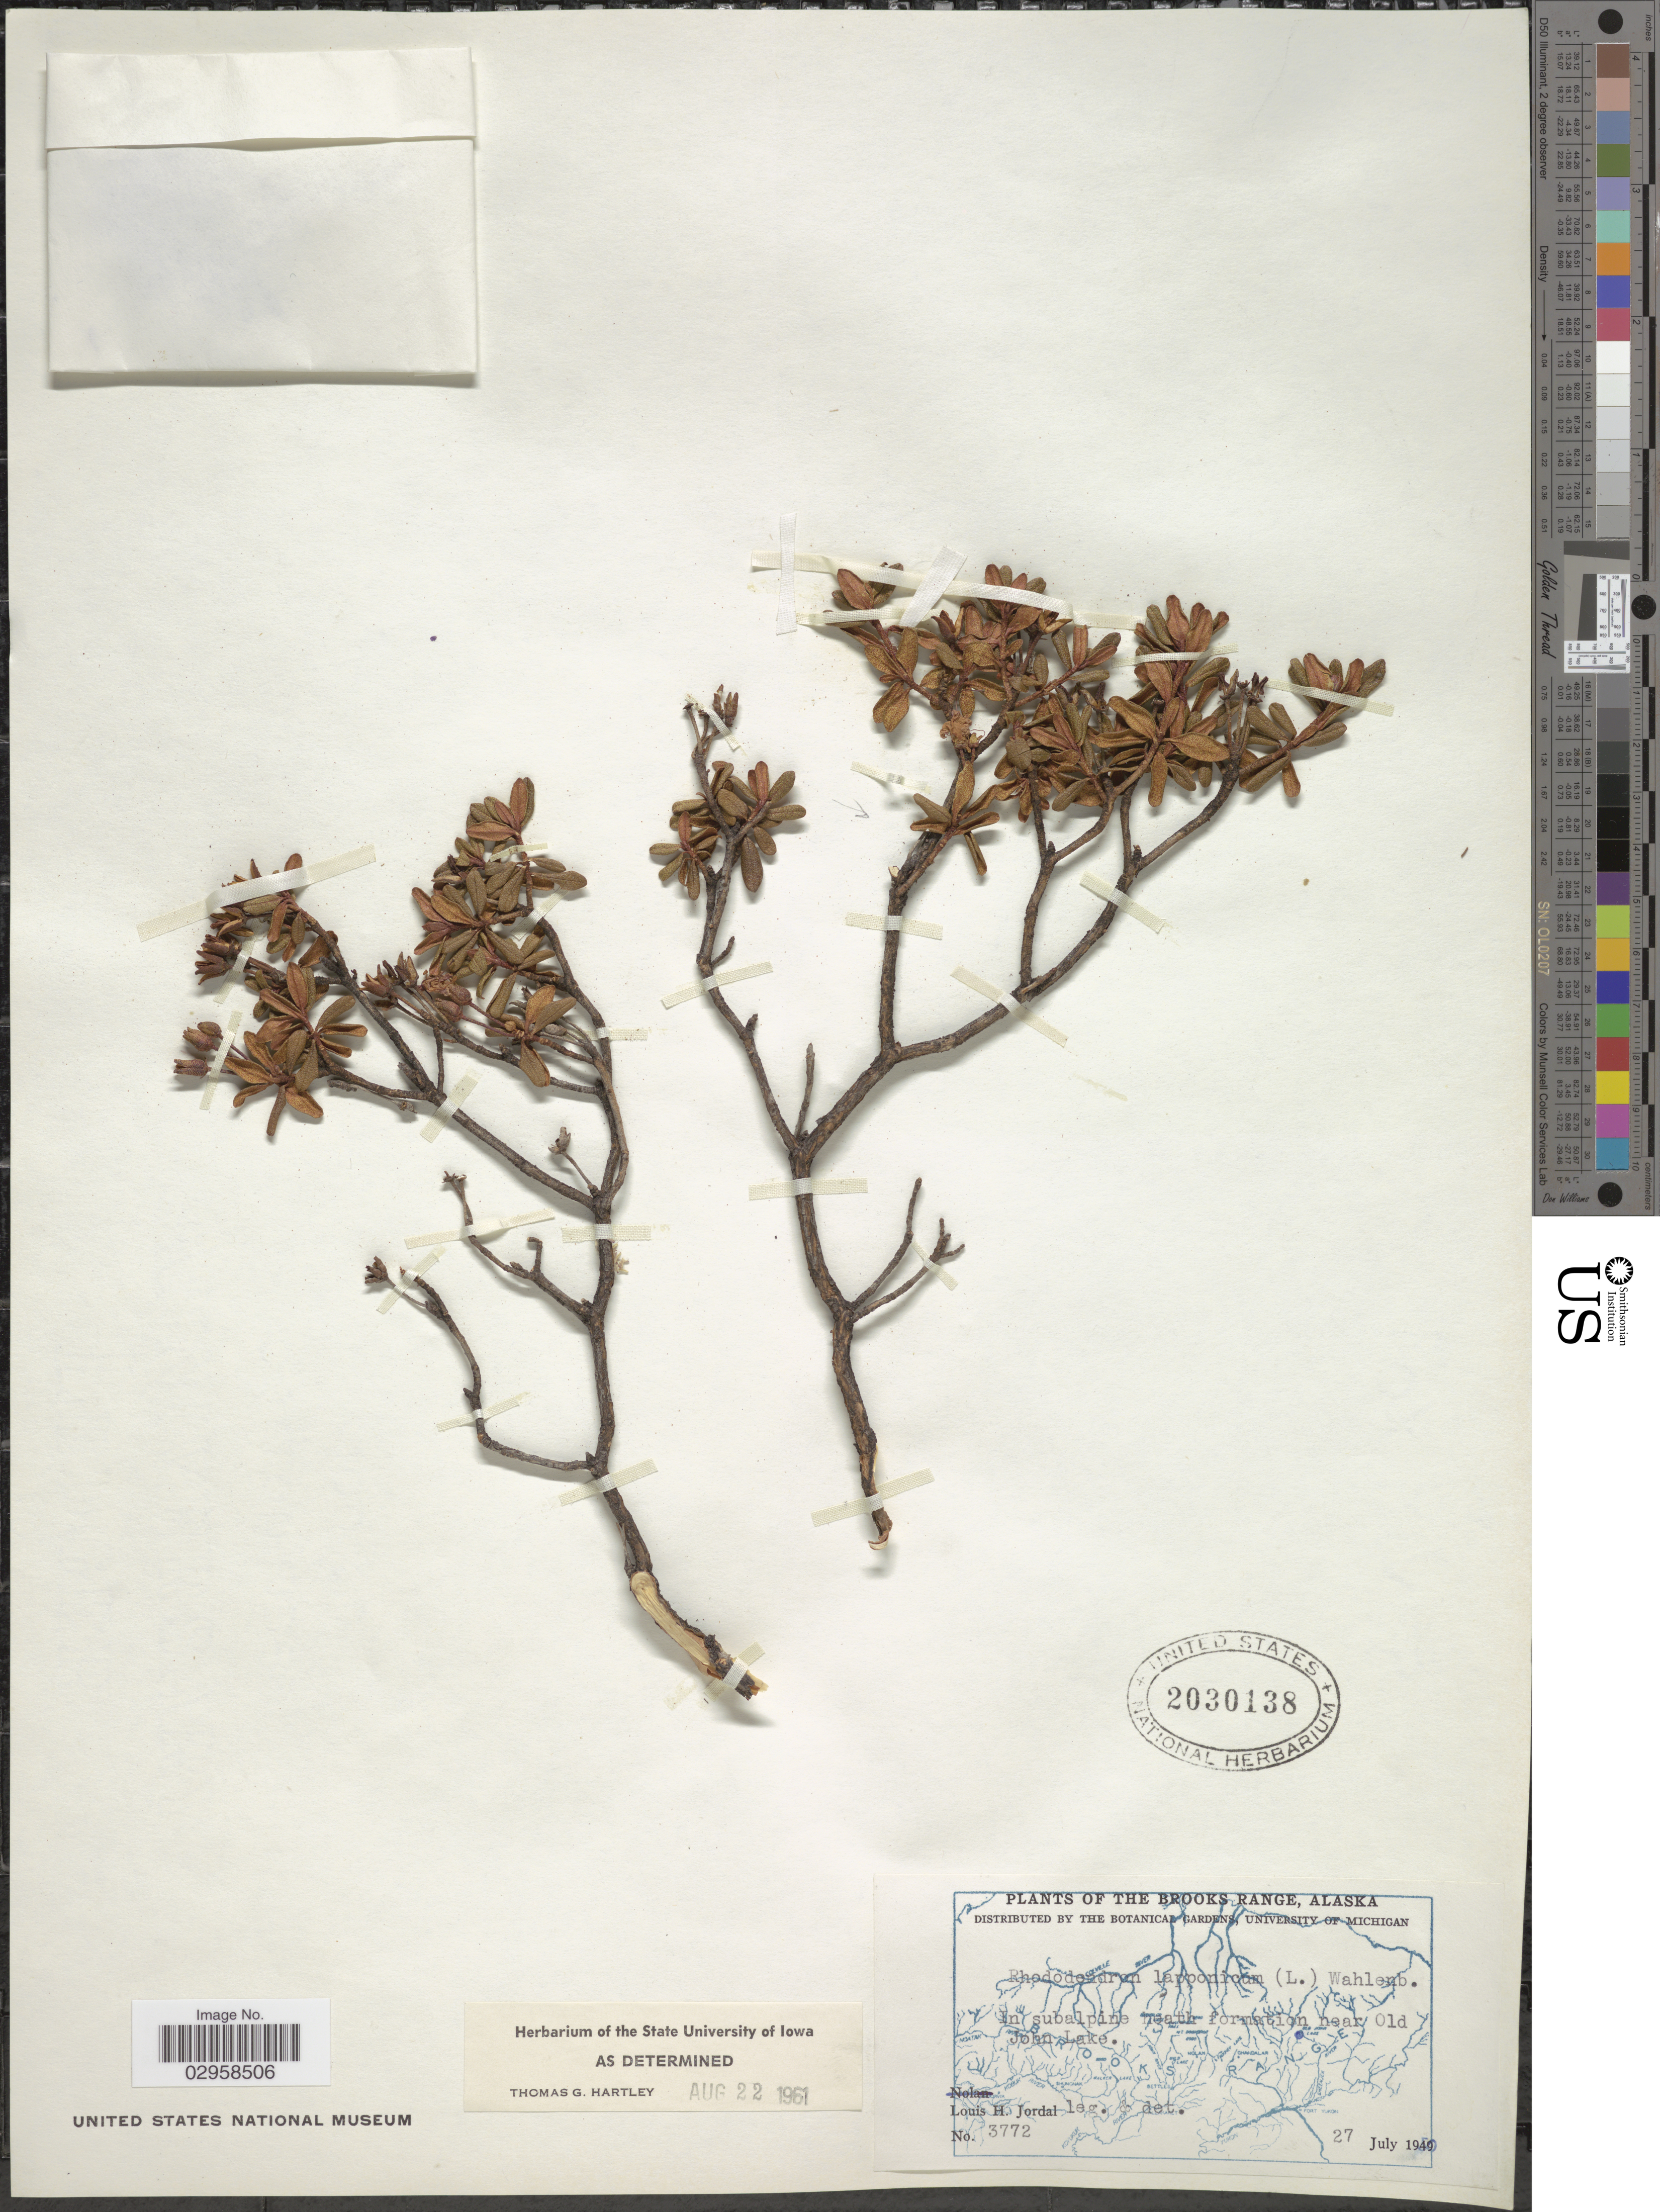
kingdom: Plantae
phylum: Tracheophyta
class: Magnoliopsida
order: Ericales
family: Ericaceae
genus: Rhododendron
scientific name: Rhododendron lapponicum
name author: (L.) Wahlenb.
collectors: L. Jordal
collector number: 3372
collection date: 1949-07-27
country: United States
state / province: Alaska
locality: Brooks Range. In subalpine heath formation near Old John Lake.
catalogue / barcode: US 2030138